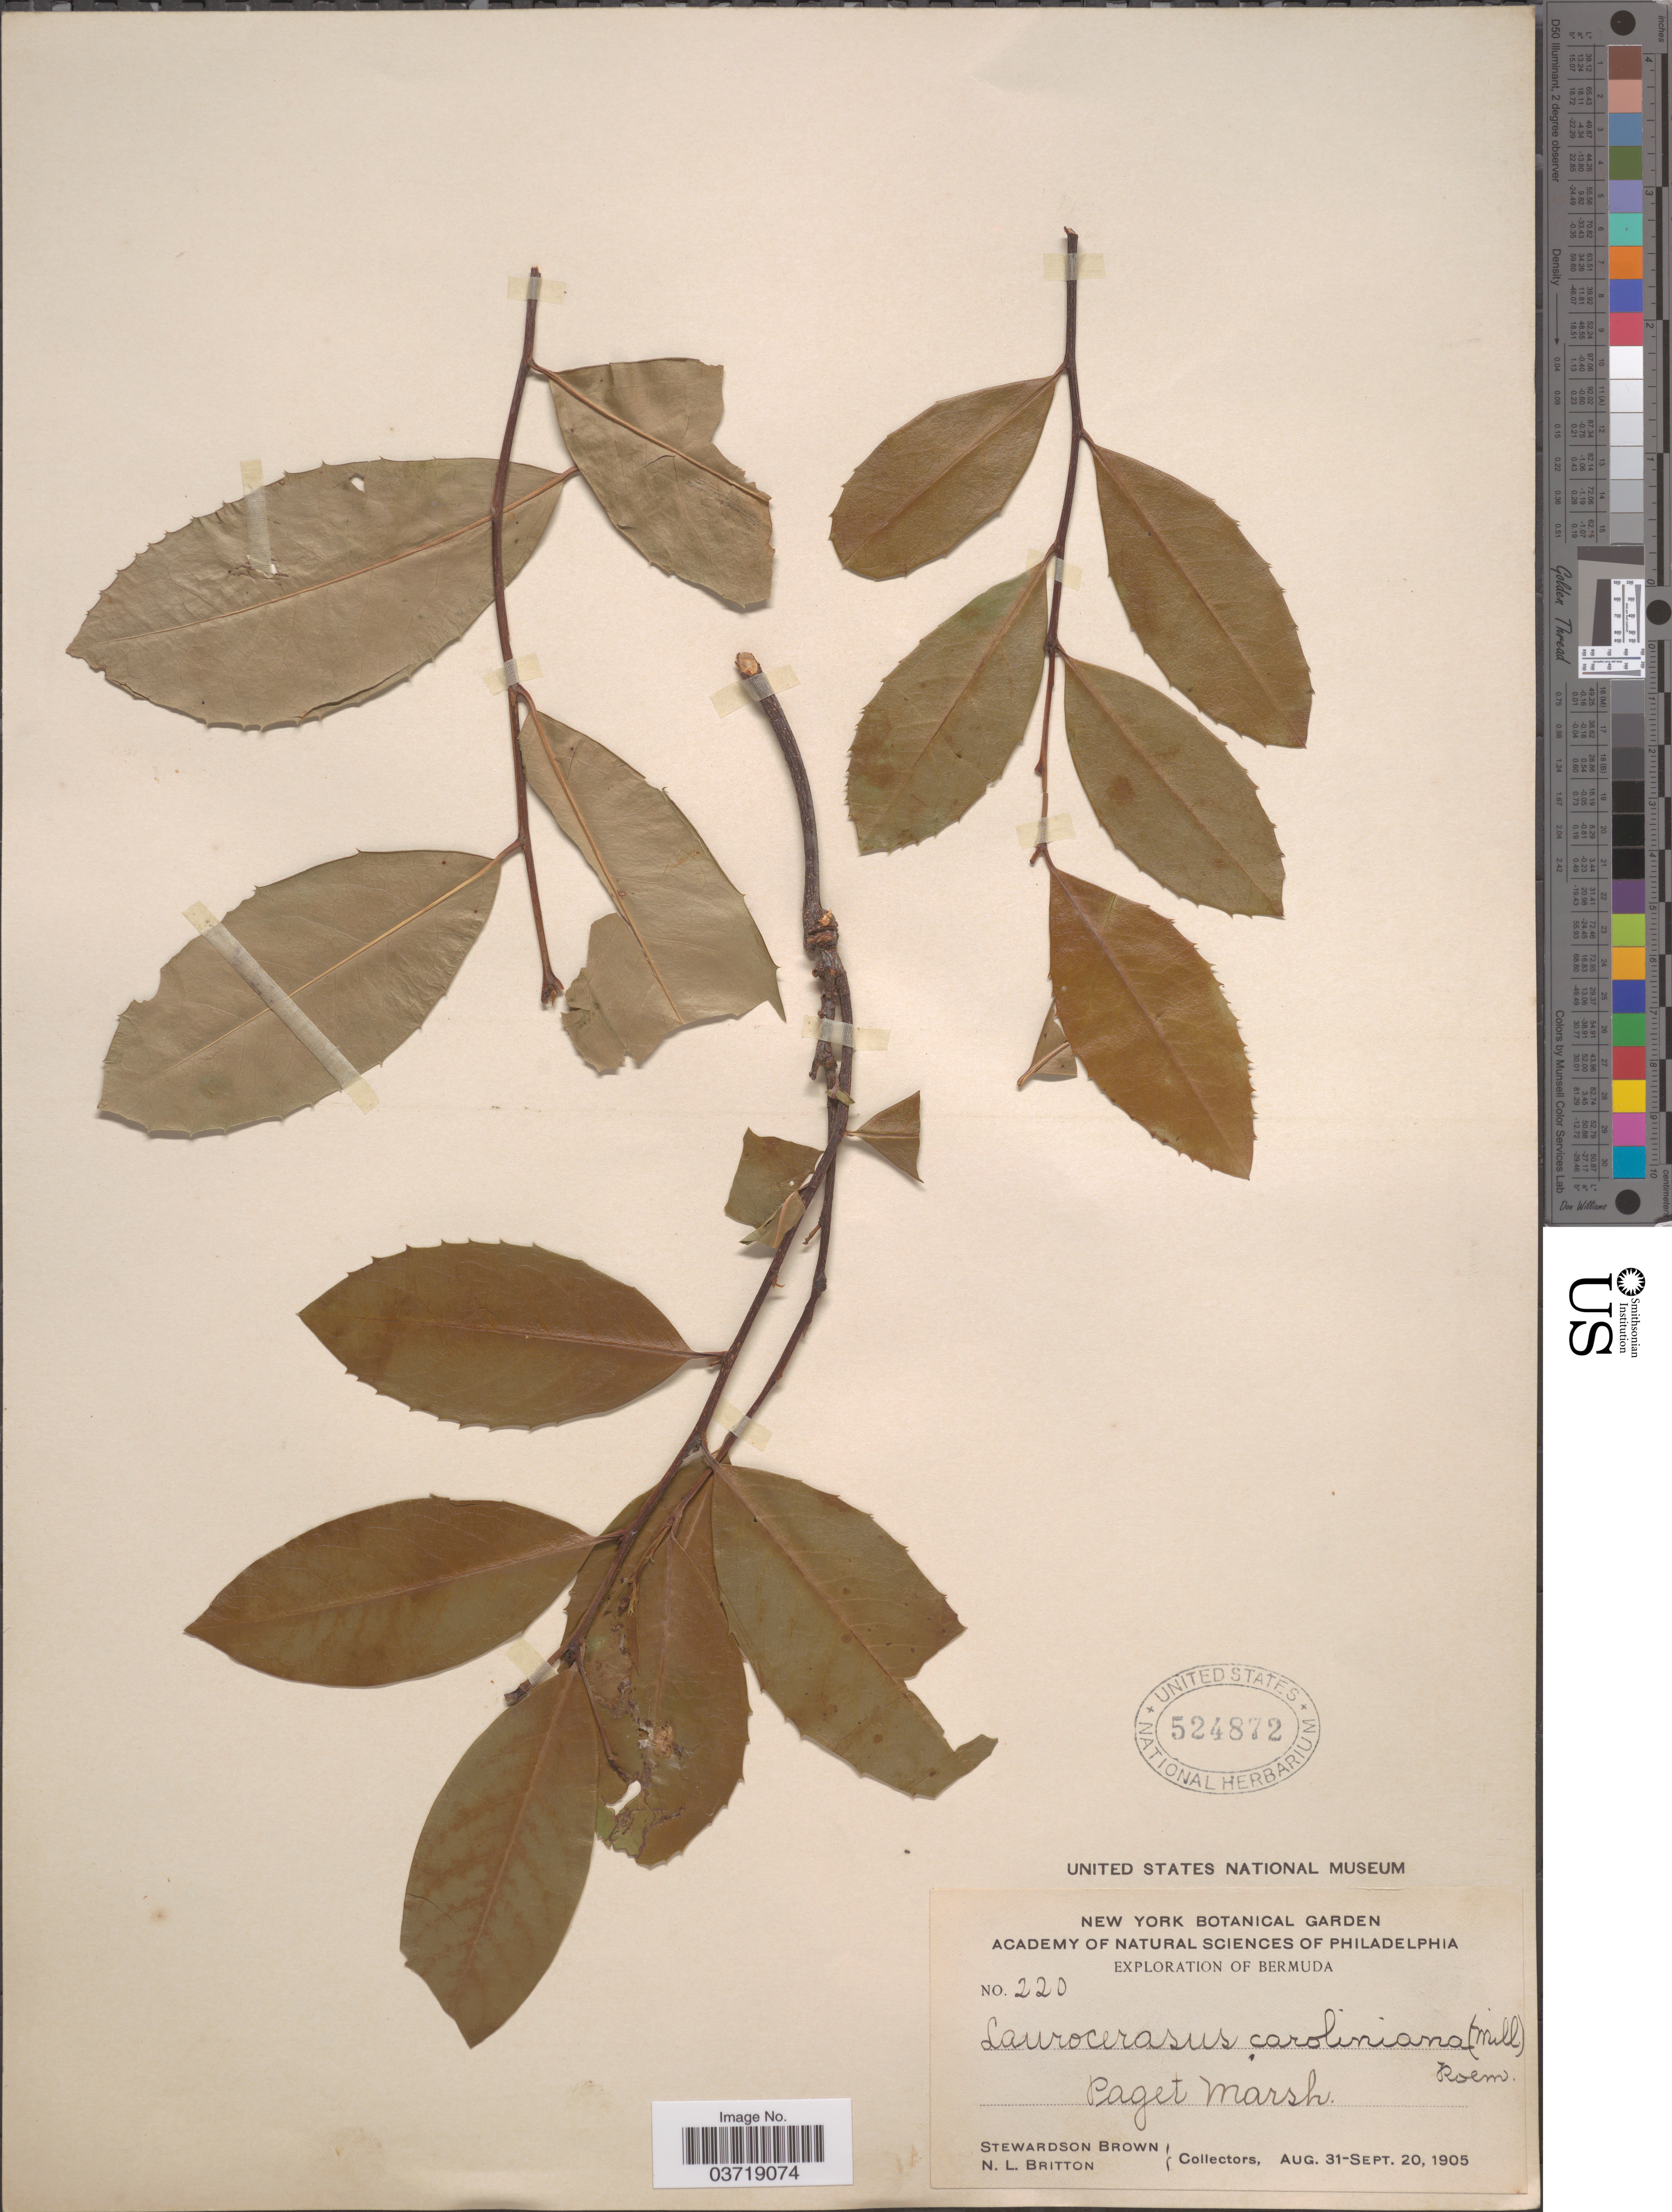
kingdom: Plantae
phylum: Tracheophyta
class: Magnoliopsida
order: Rosales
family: Rosaceae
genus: Prunus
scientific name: Prunus caroliniana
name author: (Mill.) Aiton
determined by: Strong, Mark T., (BOT), Smithsonian Institution - National Museum of Natural History (UNITED STATES)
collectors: S. Brown & Mrs. N. L. Britton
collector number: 220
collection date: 1905-08-31/1905-09-20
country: Bermuda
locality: Paget marsh.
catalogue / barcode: US 524872